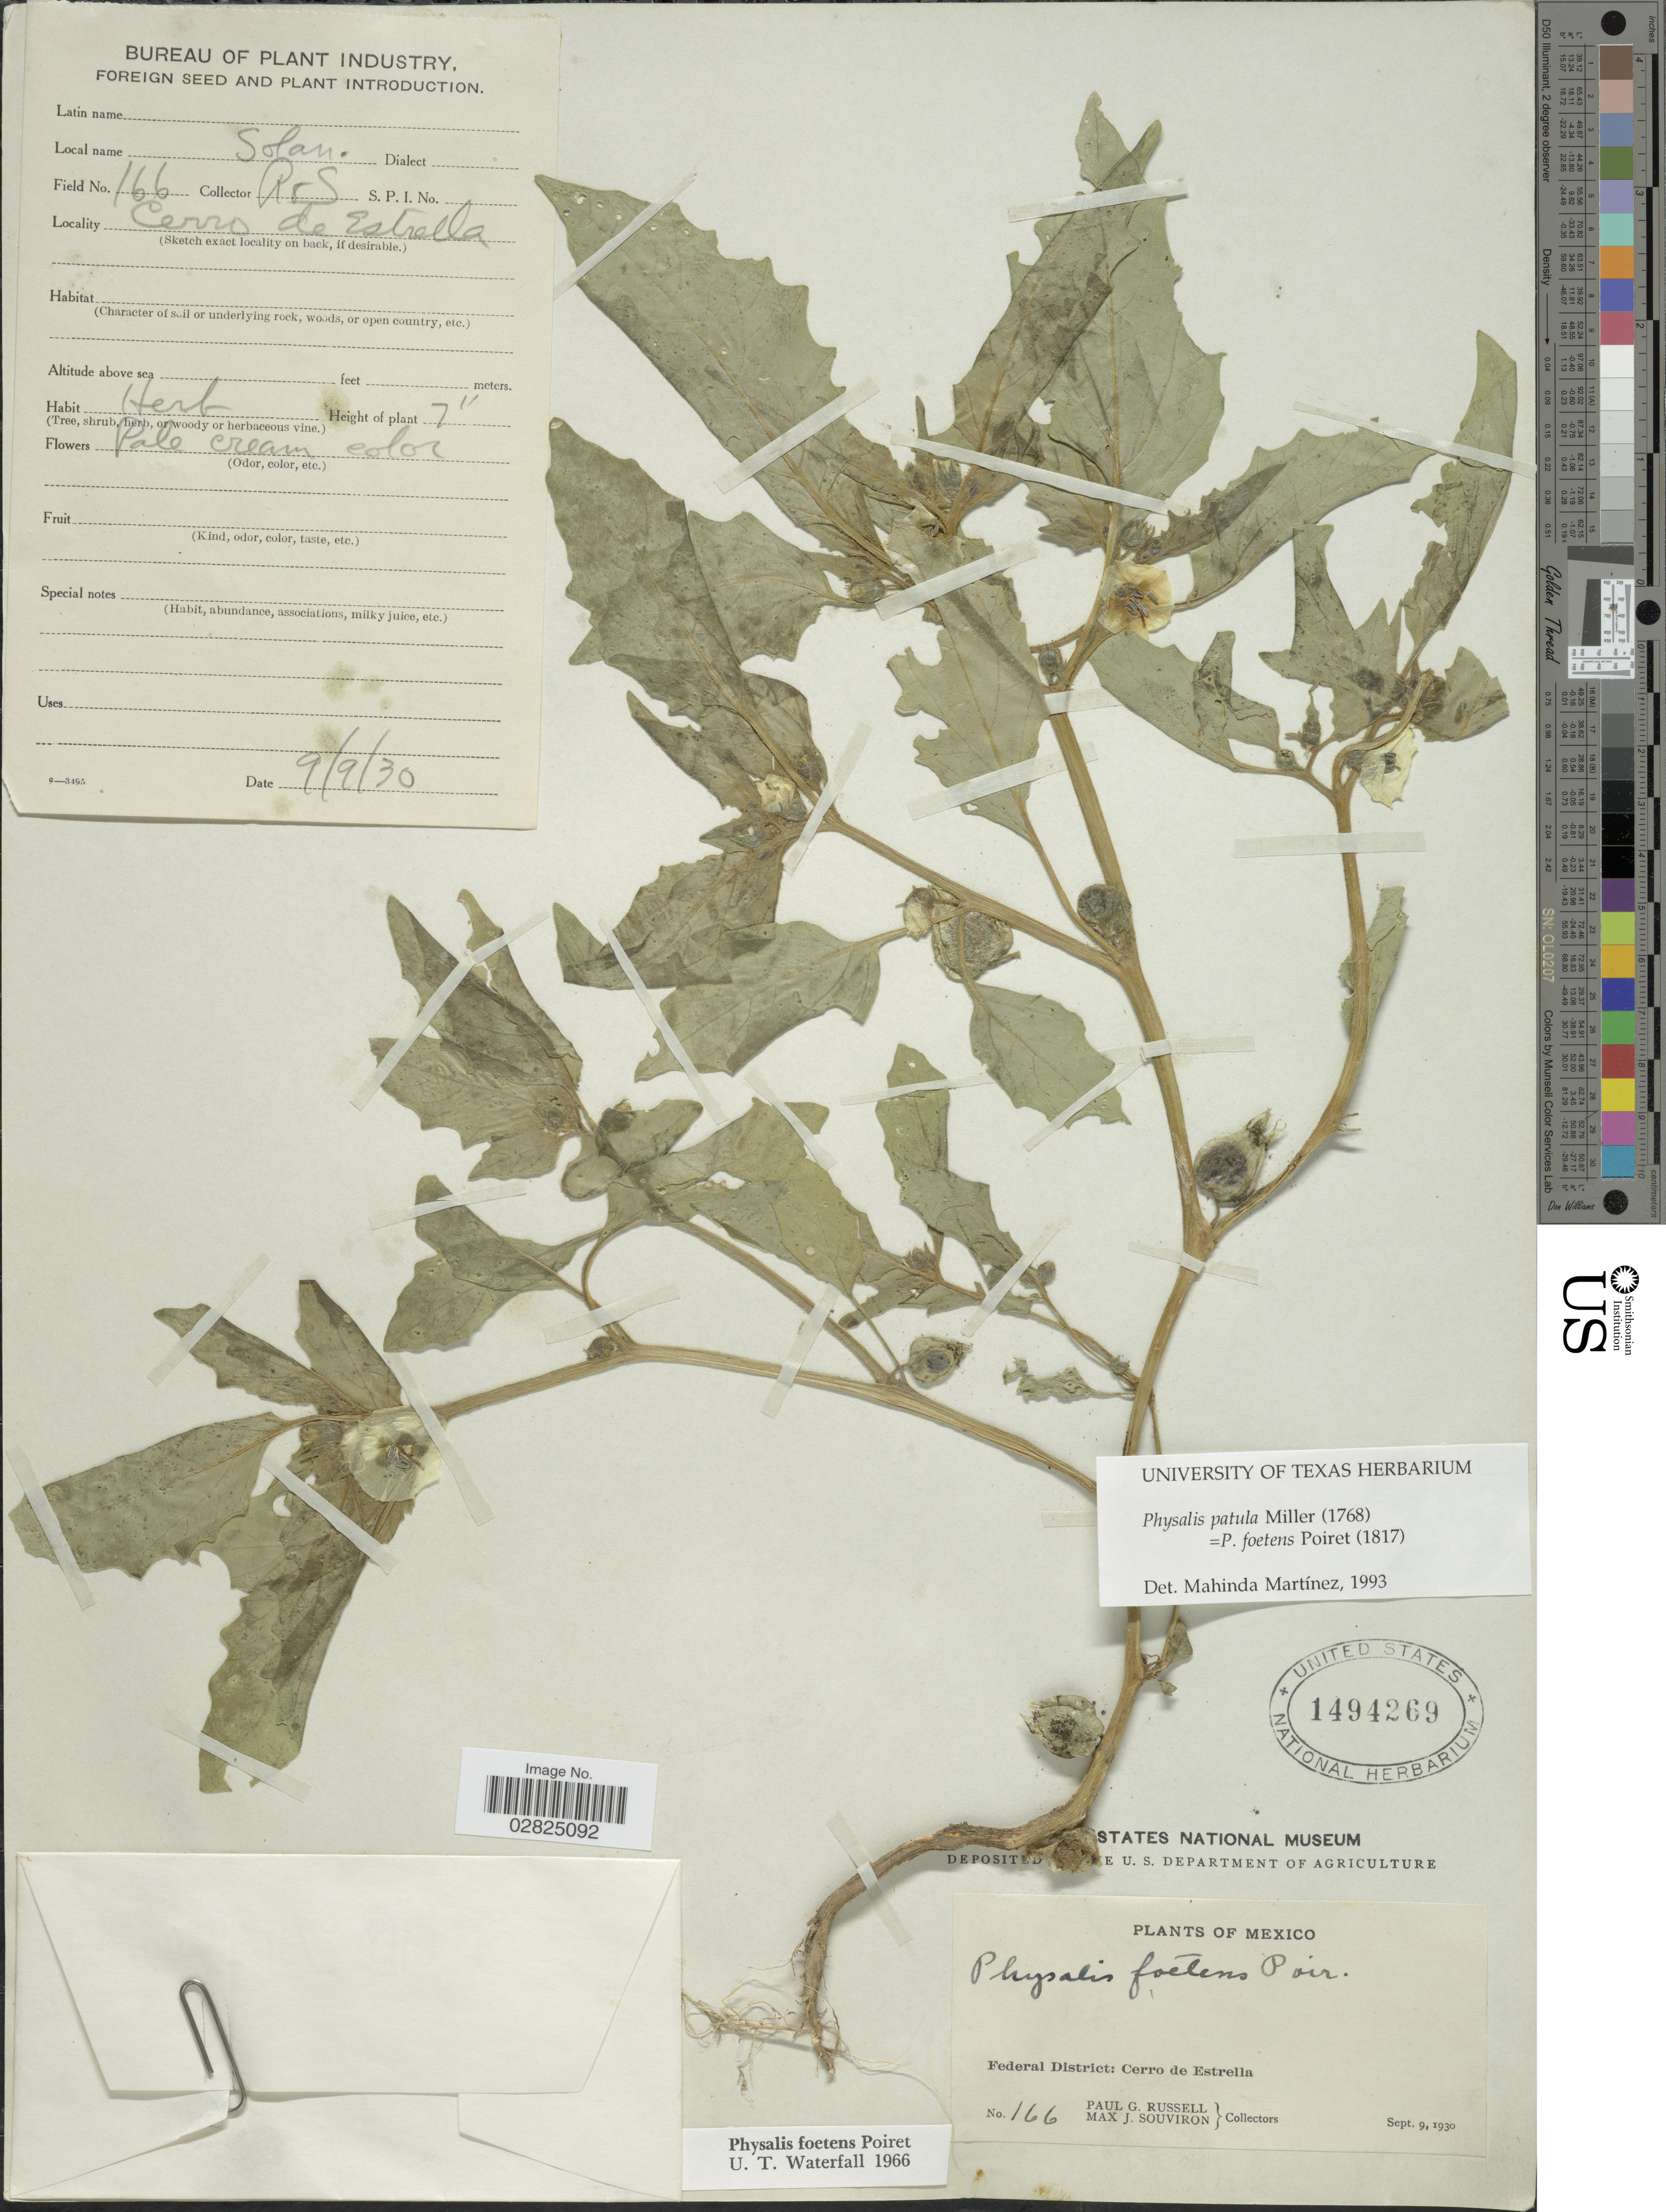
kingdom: Plantae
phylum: Tracheophyta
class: Magnoliopsida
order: Solanales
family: Solanaceae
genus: Physalis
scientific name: Physalis patula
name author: Mill.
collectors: P. G. Russell & M. J. Souviron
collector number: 166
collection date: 1930-09-09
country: Mexico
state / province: Distrito Federal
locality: Federal District: Cerro de Estrella.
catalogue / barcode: US 1494269